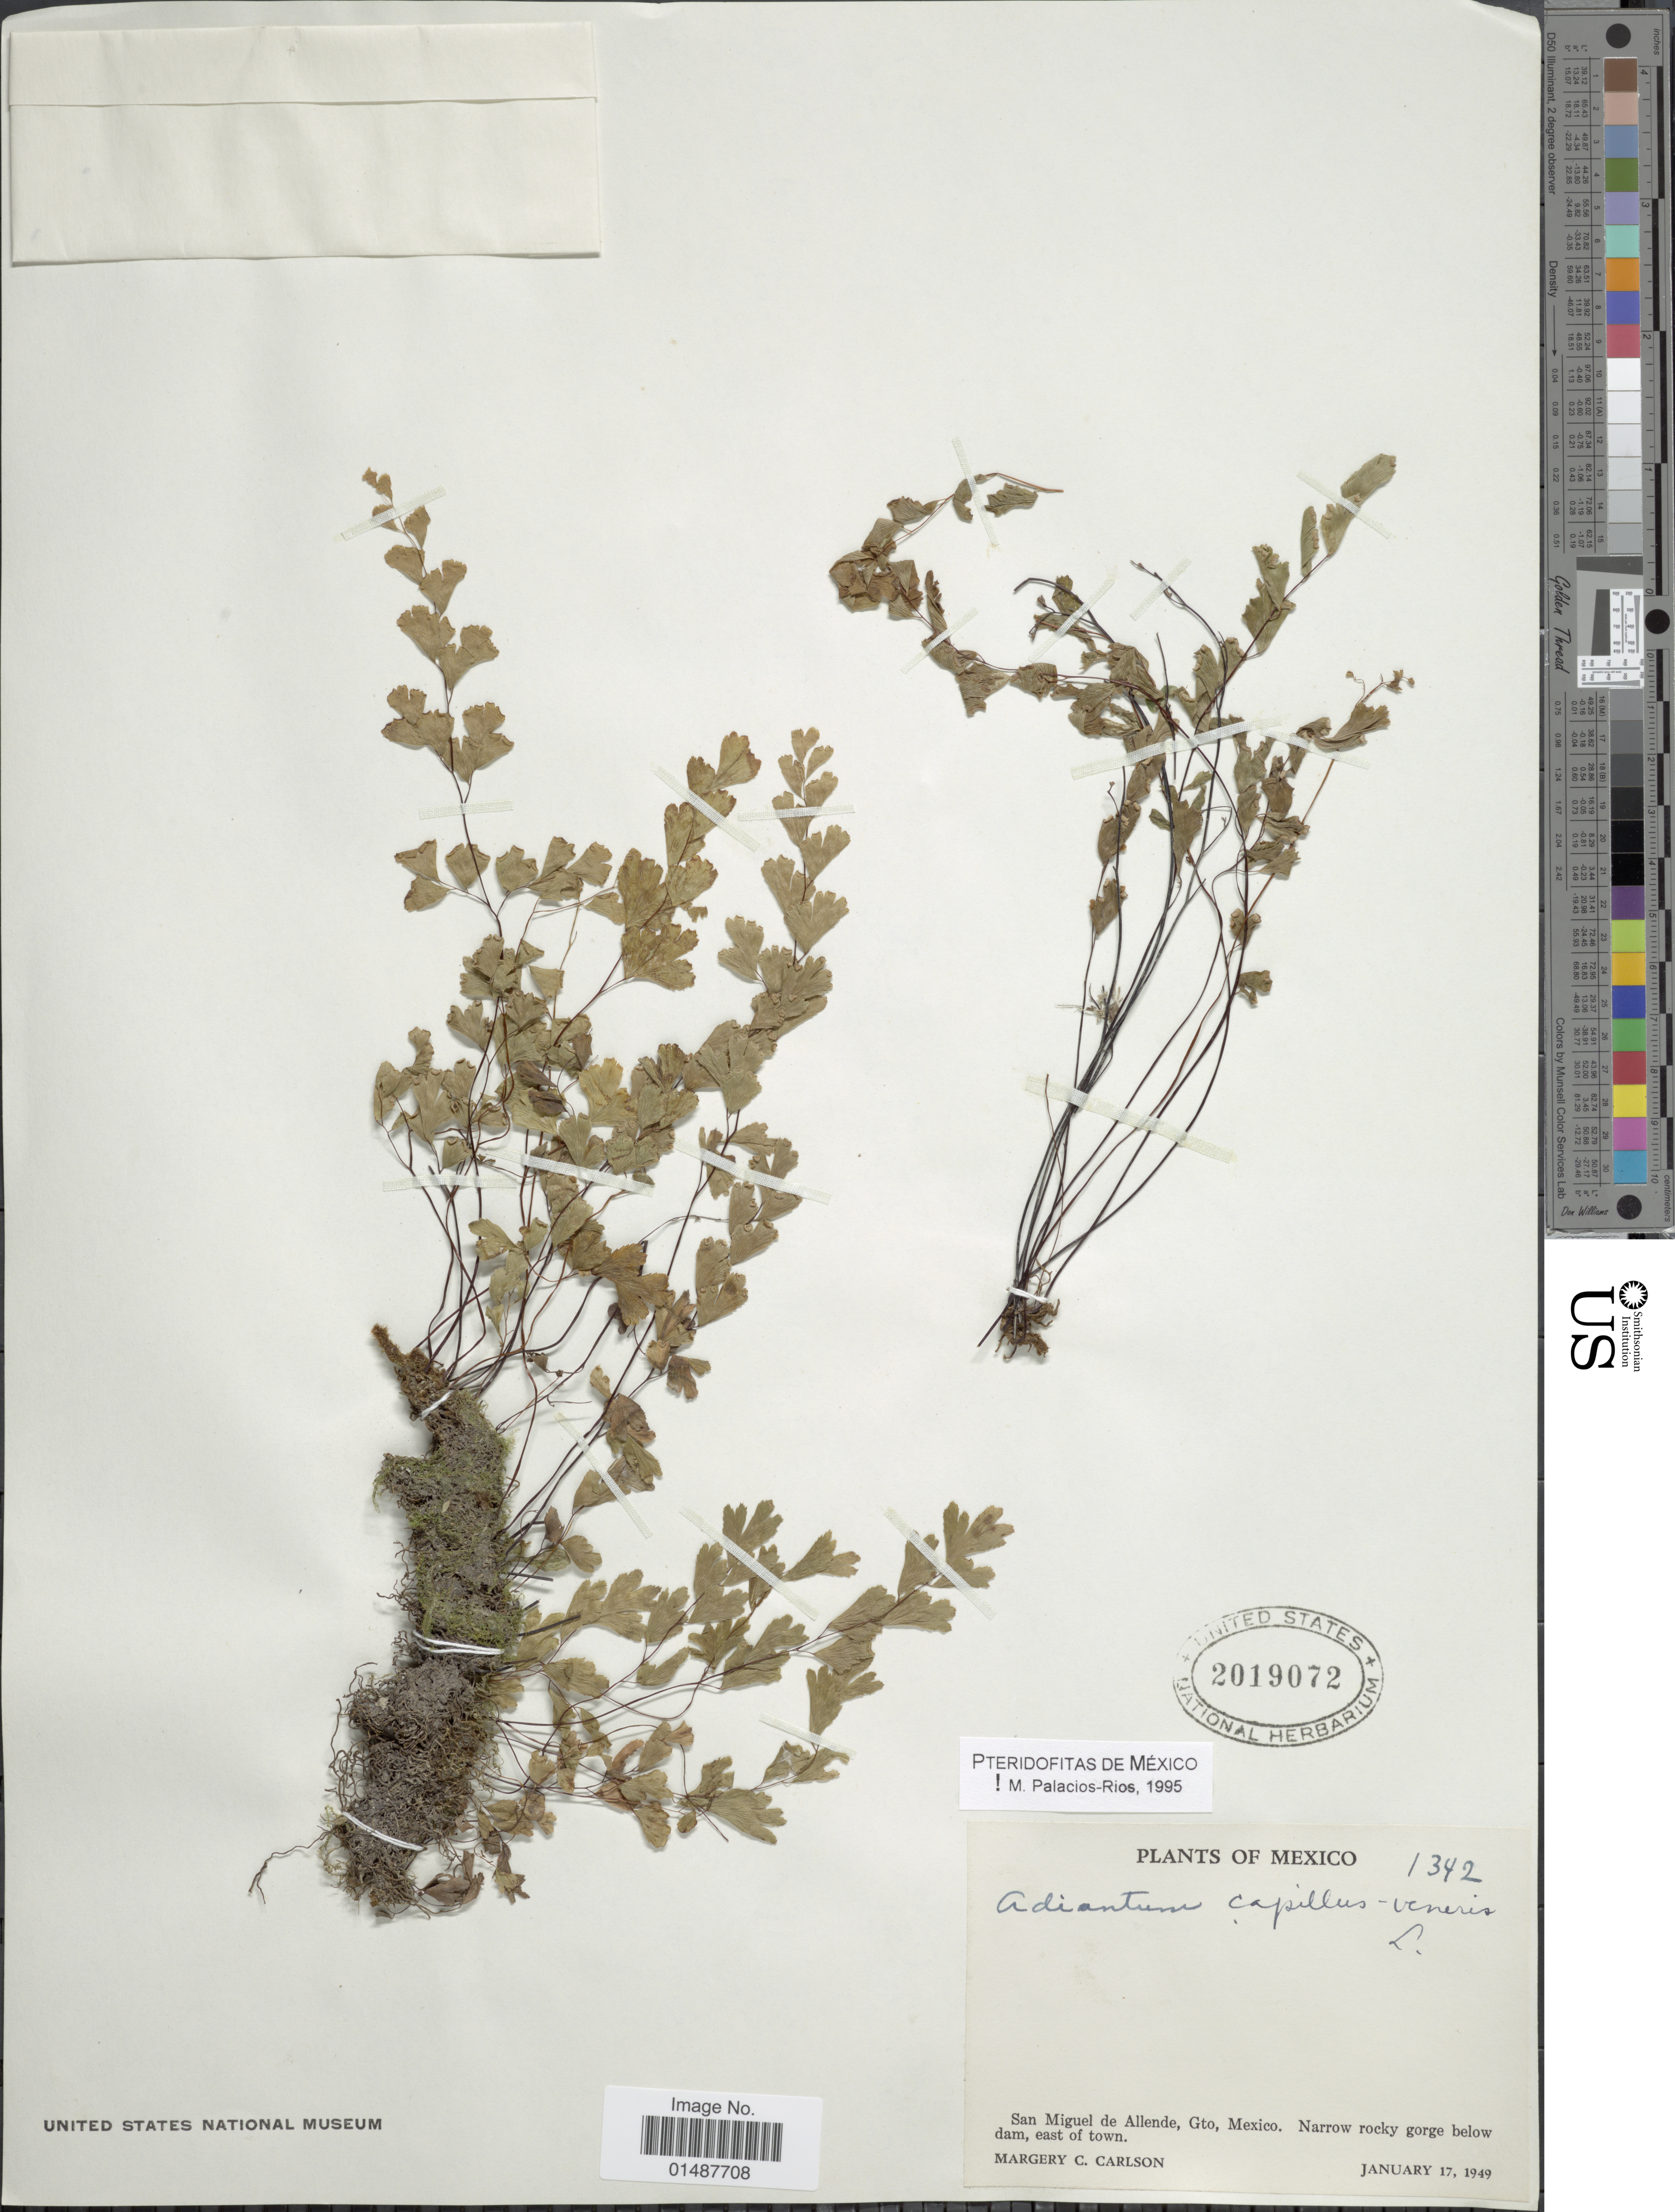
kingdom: Plantae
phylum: Tracheophyta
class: Polypodiopsida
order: Polypodiales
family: Pteridaceae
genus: Adiantum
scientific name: Adiantum capillus-veneris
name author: L.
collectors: M. C. Carlson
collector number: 1342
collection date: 1949-01-17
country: Mexico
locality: San Miguel de Allende, Gto, Narrow rocky gorge below dam, east of town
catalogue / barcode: US 2019072